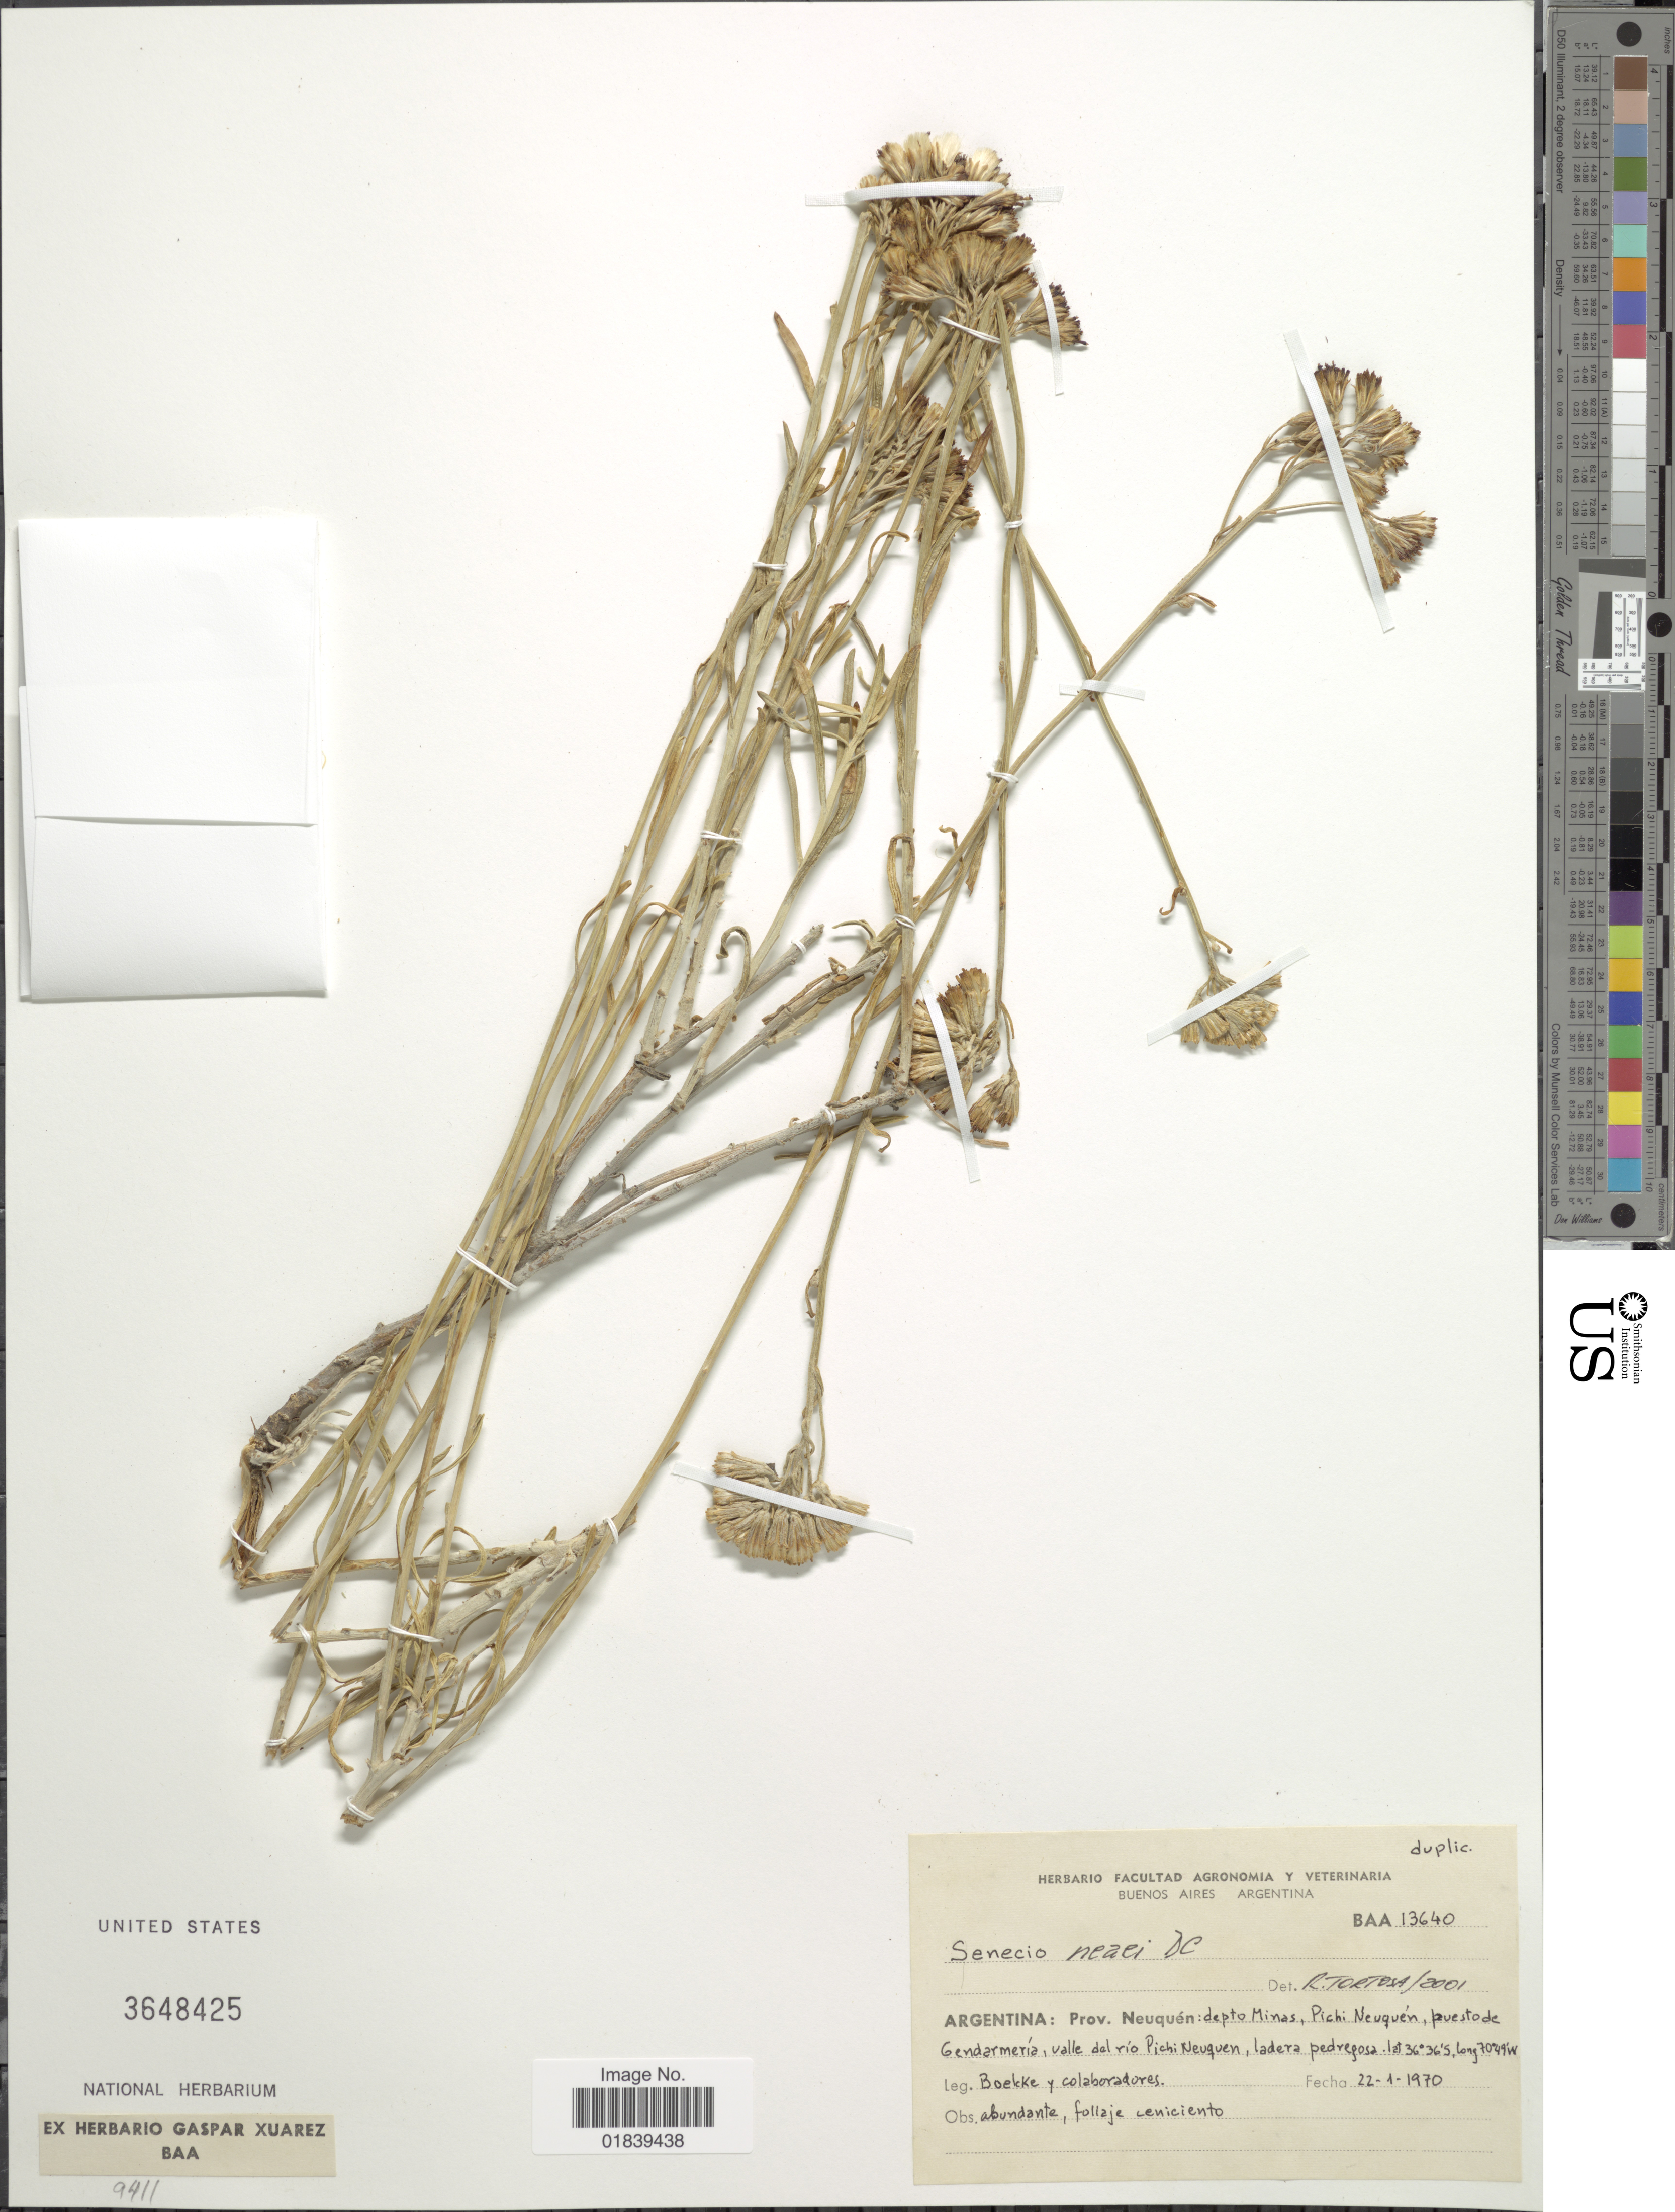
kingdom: Plantae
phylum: Tracheophyta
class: Magnoliopsida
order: Asterales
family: Asteraceae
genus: Senecio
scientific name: Senecio neaei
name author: DC.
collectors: O. Boelcke & et al.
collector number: BAA13640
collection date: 1970-01-22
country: Argentina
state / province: Neuquen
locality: Depto. Minas, Pichi Neuquen, puesto de Gendarmeria, valle del rio Pichi Neuquen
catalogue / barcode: US 3648425